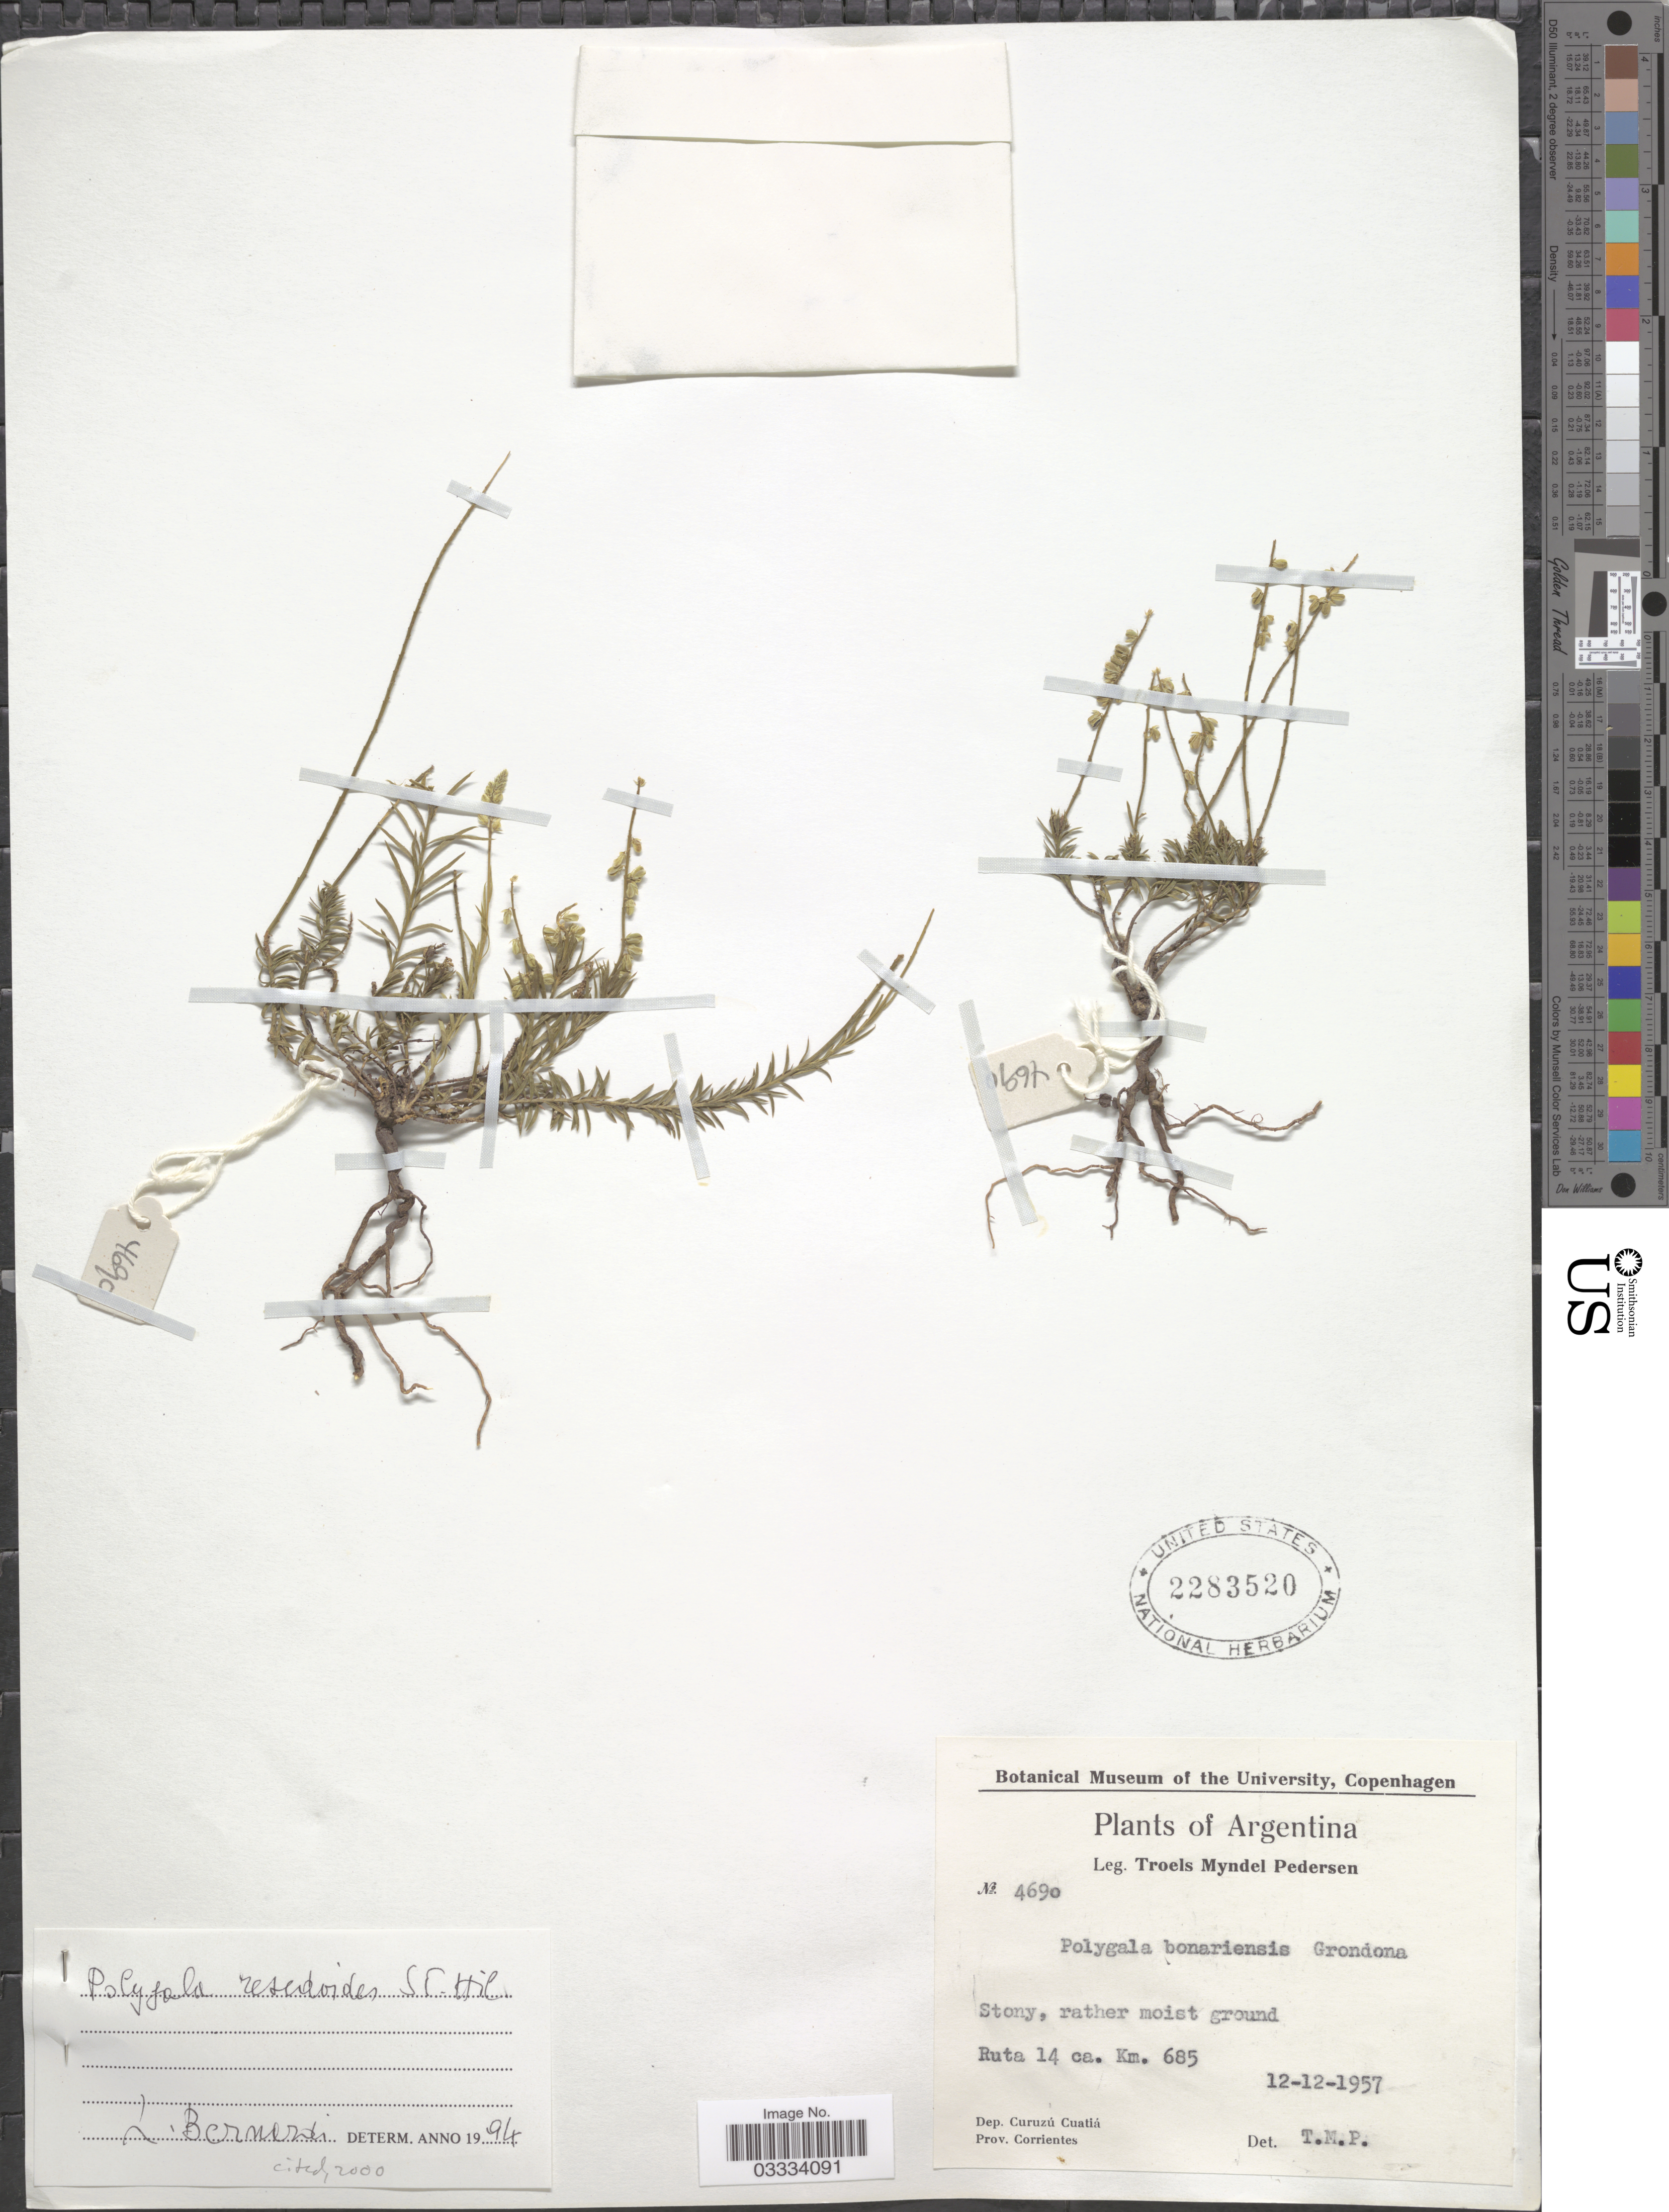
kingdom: Plantae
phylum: Tracheophyta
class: Magnoliopsida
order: Fabales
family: Polygalaceae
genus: Polygala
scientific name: Polygala resedoides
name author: A. St.-Hil. & Moq.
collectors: T. Pederson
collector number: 4690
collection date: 1957-12-12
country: Argentina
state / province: Corrientes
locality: Ruta 14 ca. Km. 685. Dep. Curuzú Cuatiá.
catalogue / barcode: US 2283520